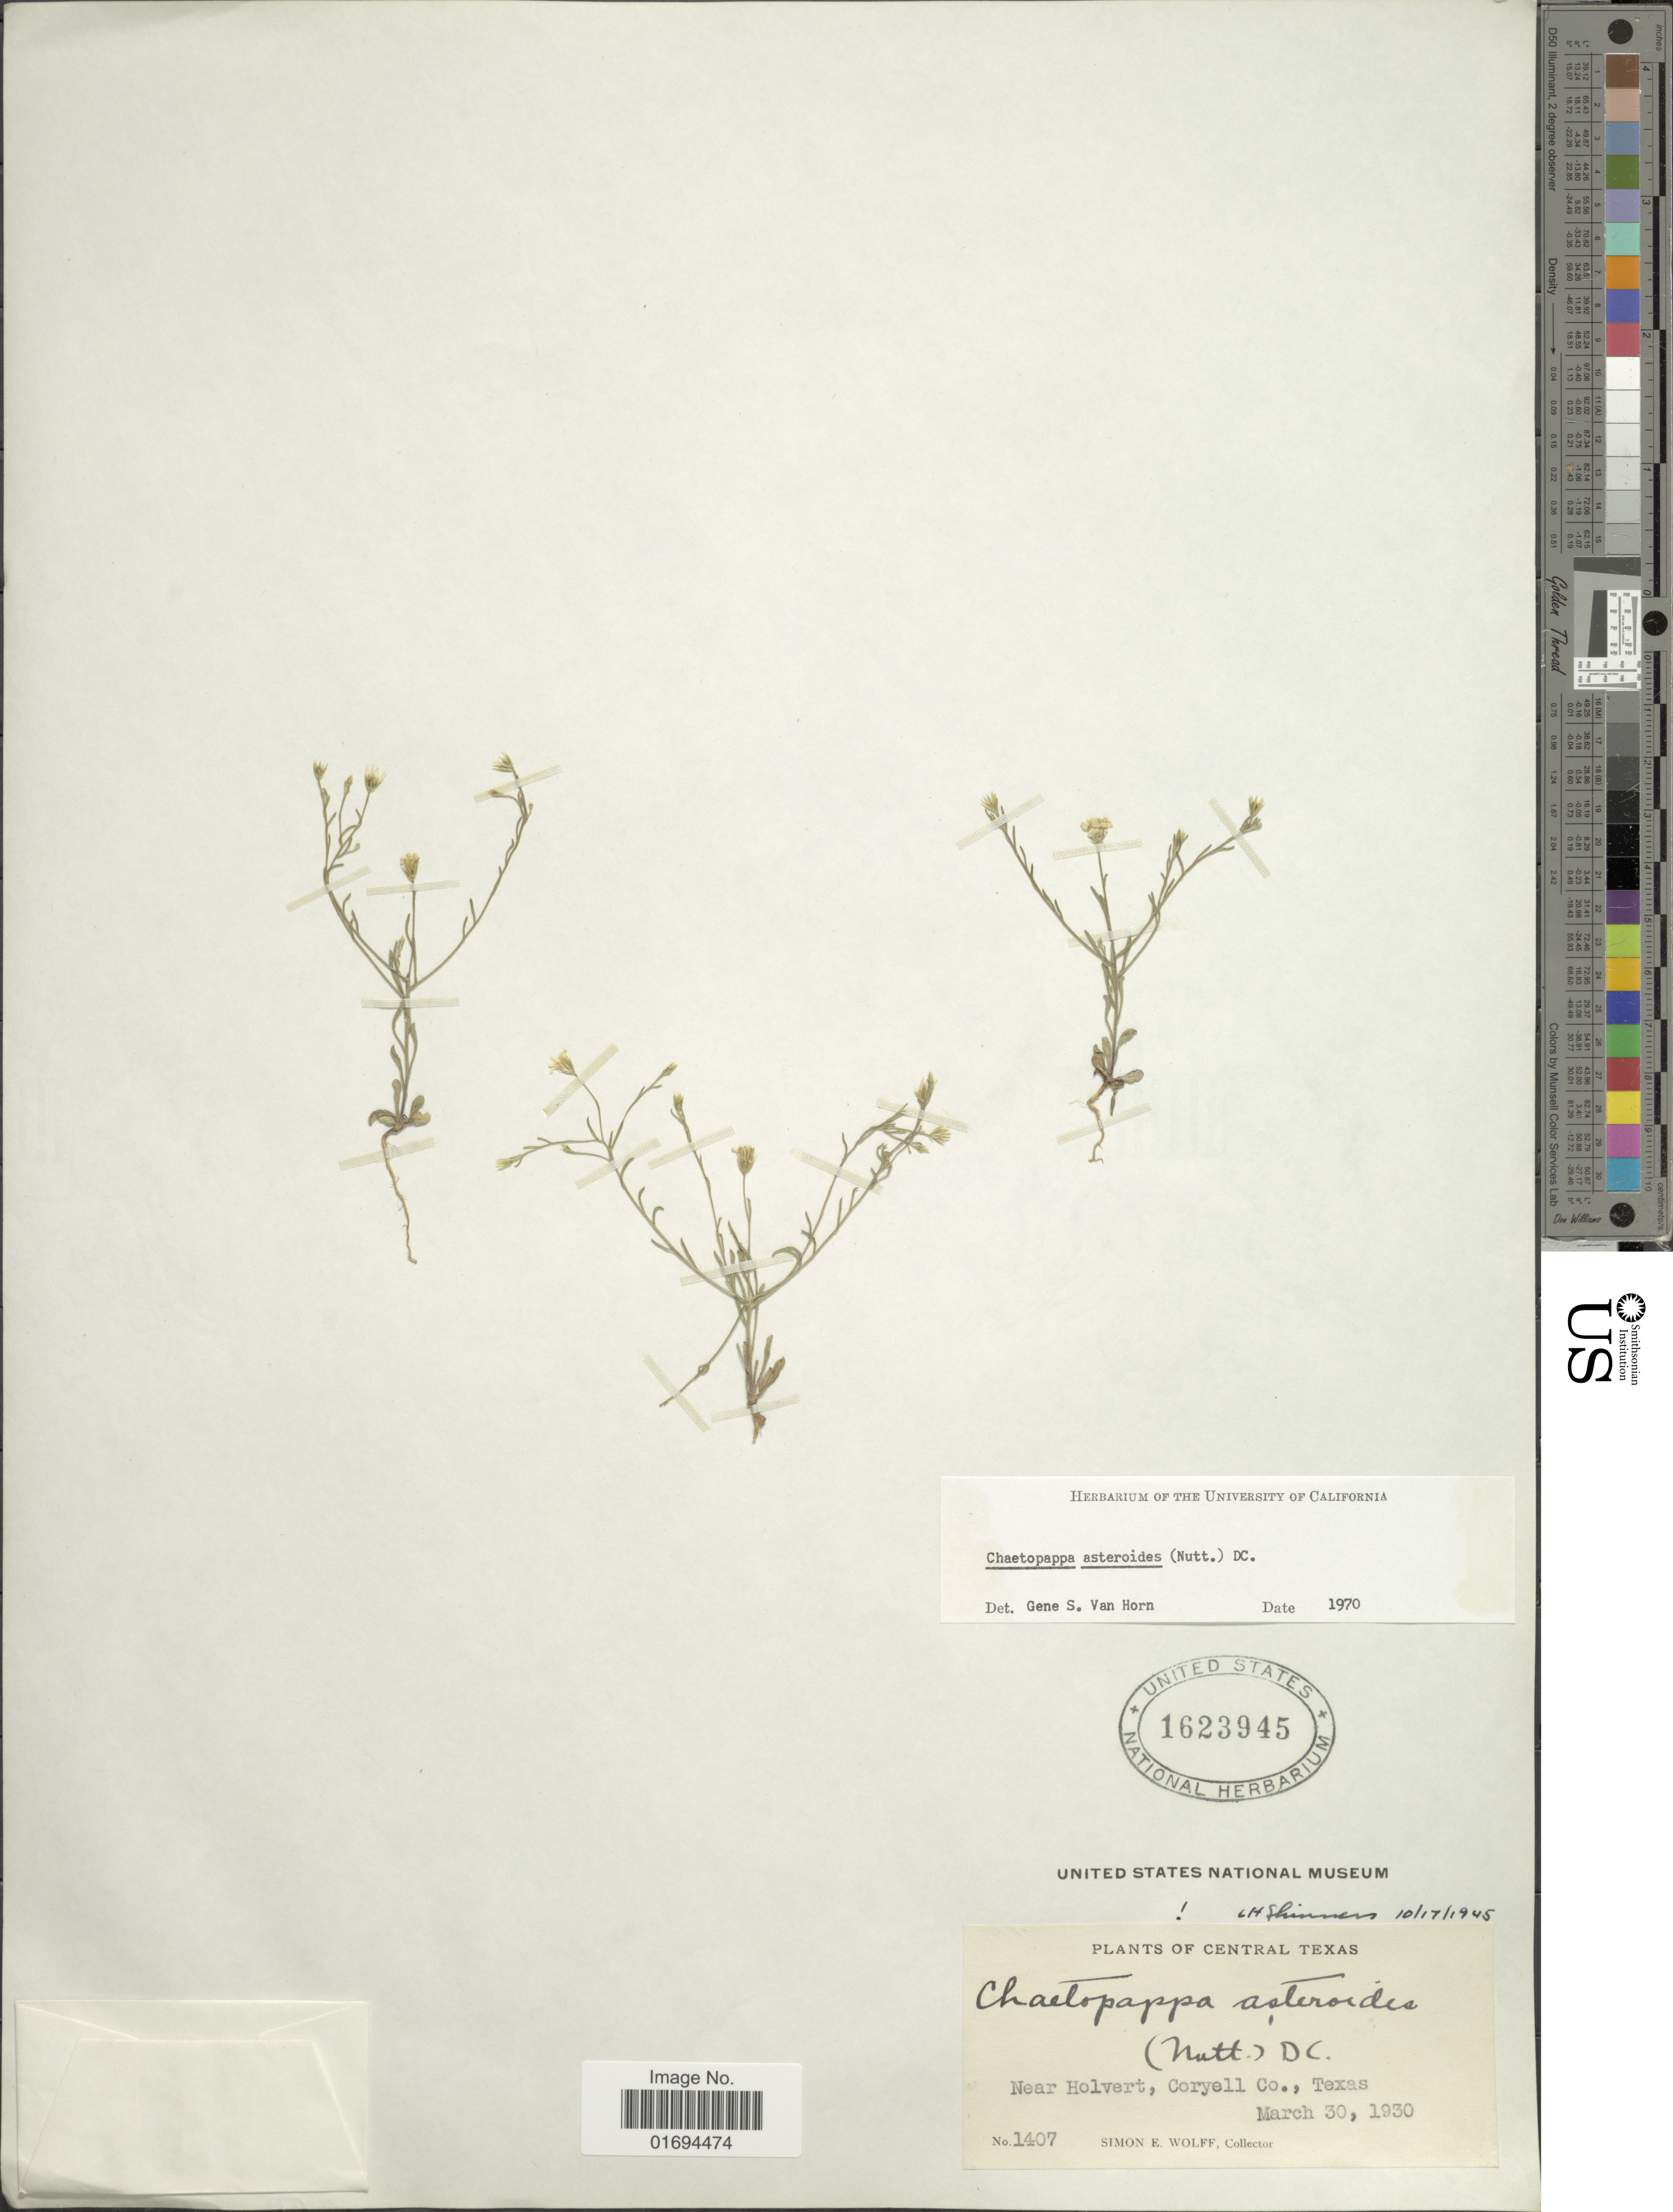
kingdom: Plantae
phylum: Tracheophyta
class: Magnoliopsida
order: Asterales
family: Asteraceae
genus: Chaetopappa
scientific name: Chaetopappa asteroides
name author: (Nutt.) DC.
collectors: S. E. Wolff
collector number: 1407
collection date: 1930-03-30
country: United States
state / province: Texas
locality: Central Texas, near Holvert, Coryell Co., Texas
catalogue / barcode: US 1623945